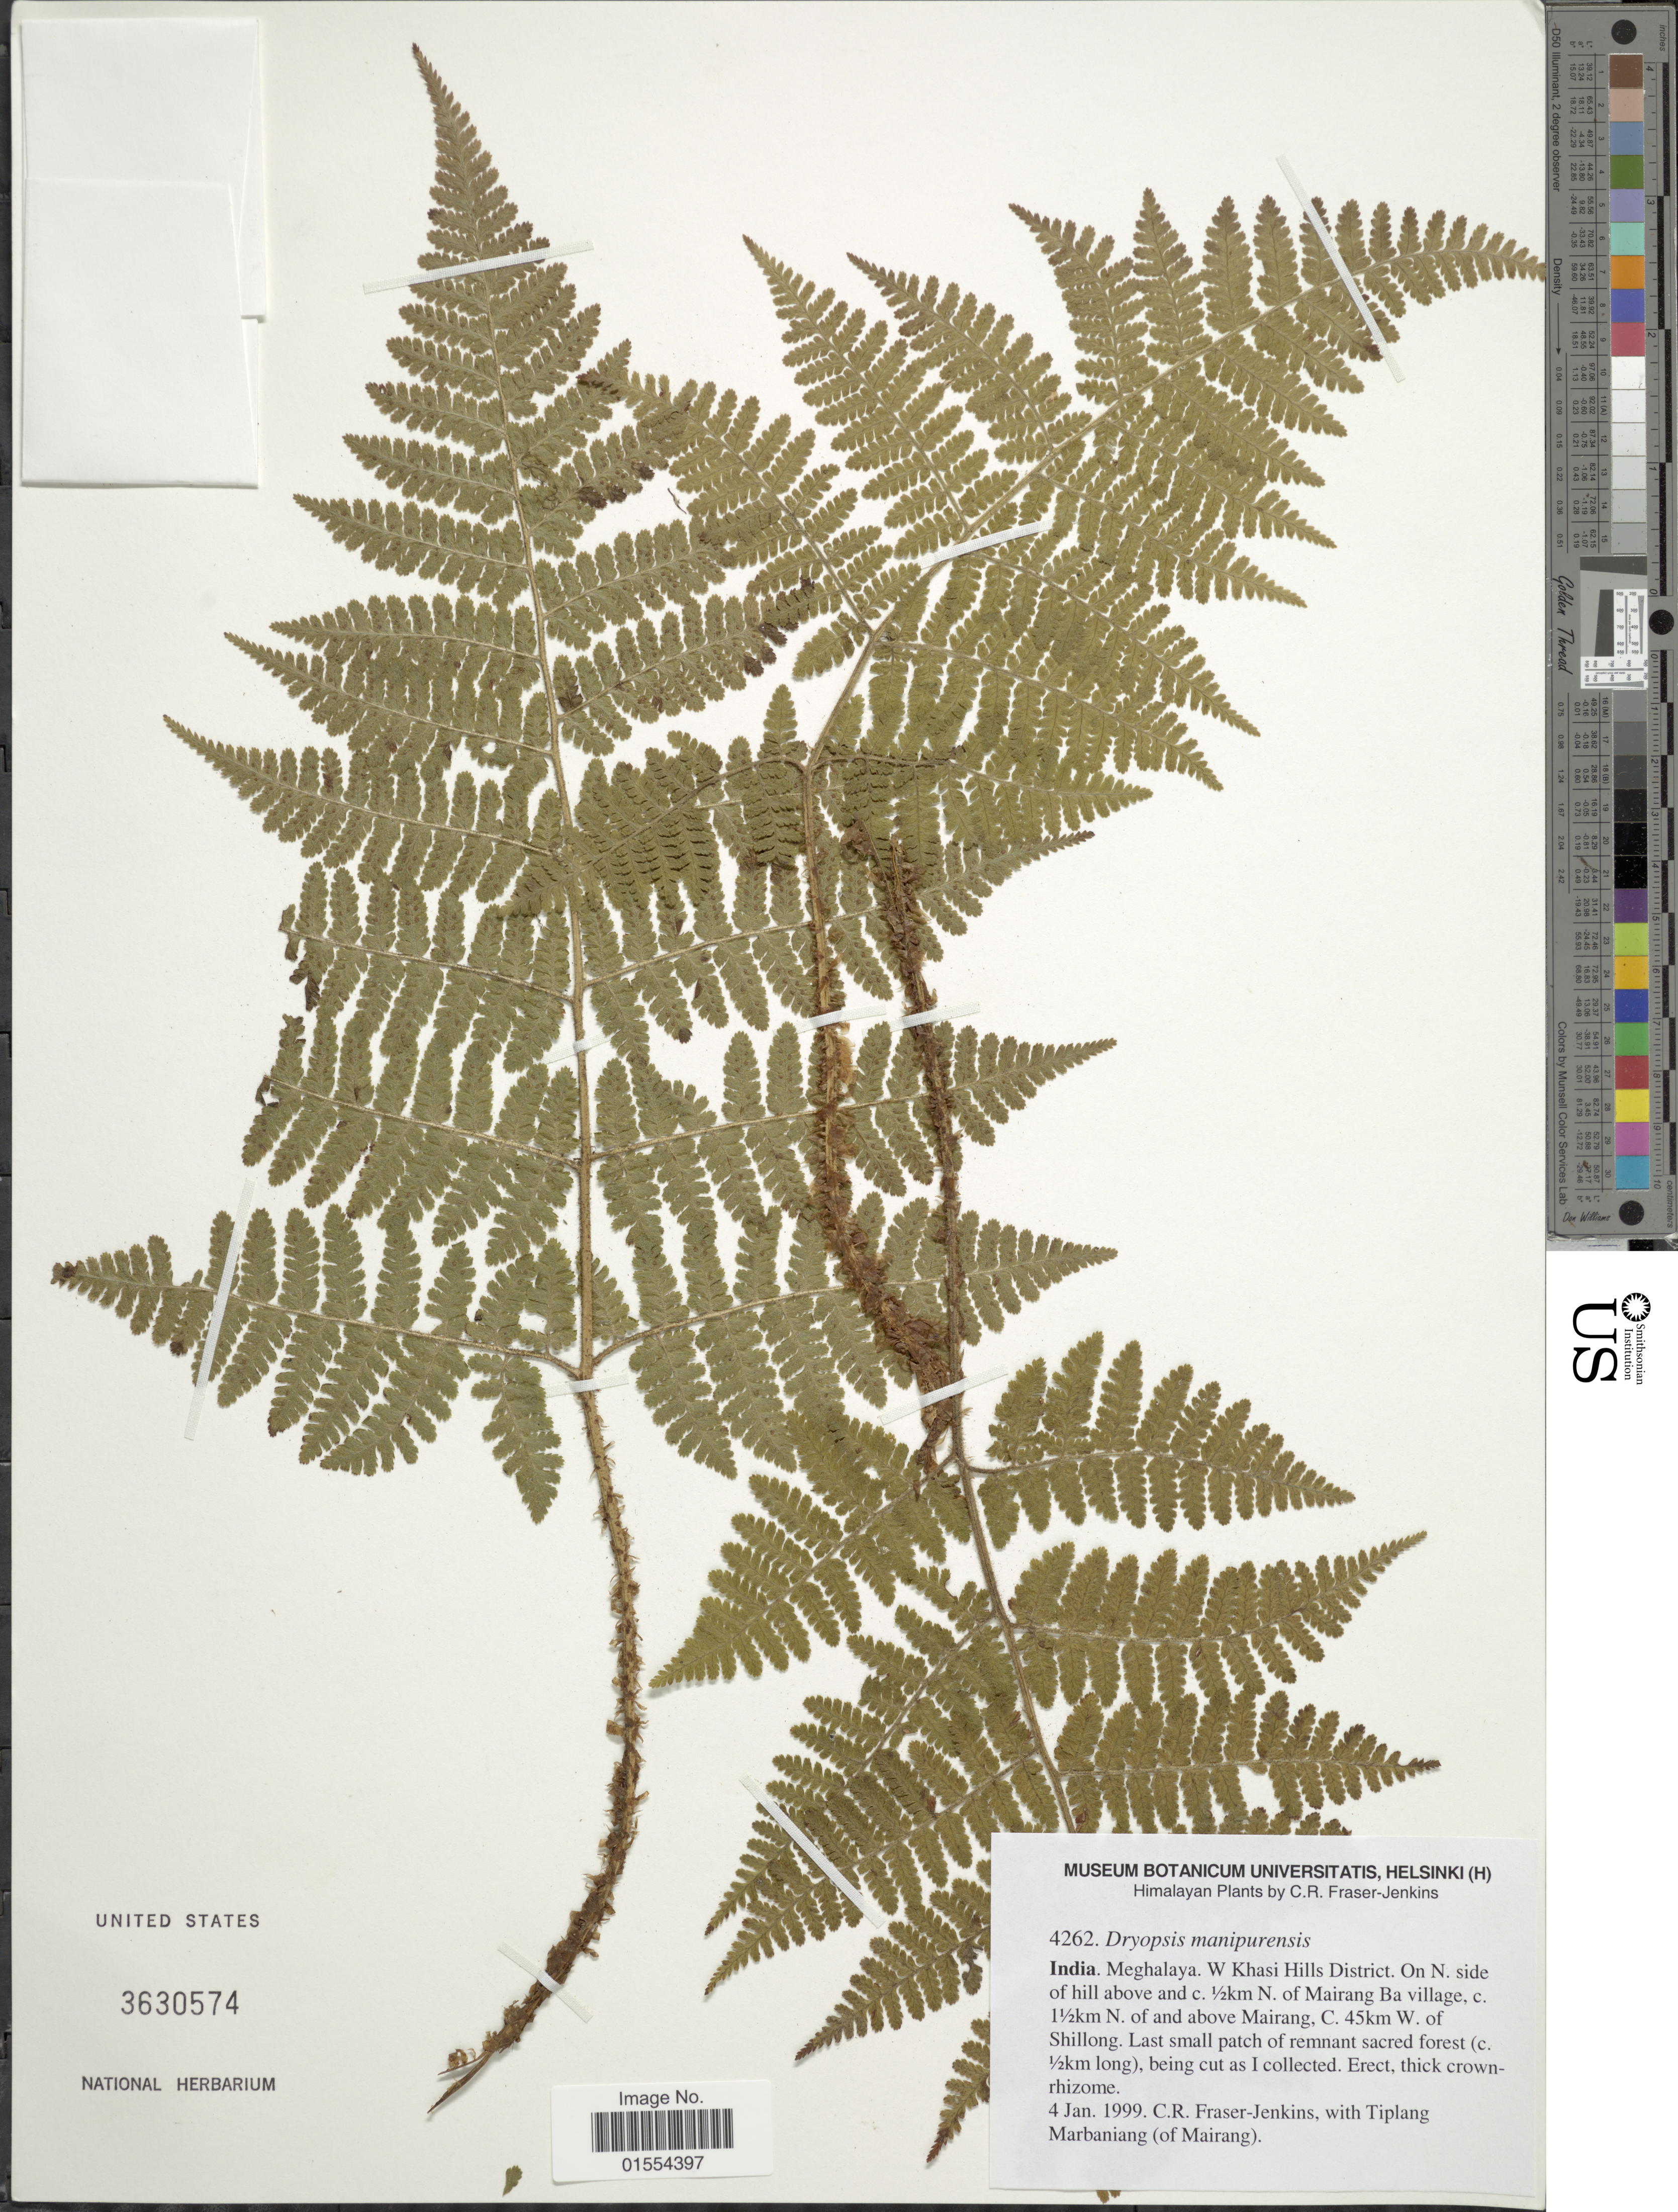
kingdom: Plantae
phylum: Tracheophyta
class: Polypodiopsida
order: Polypodiales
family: Dryopteridaceae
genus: Dryopteris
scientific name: Dryopteris manipurensis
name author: (Bedd.) C. Chr.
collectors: C. R. Fraser-Jenkins & T. Marbaniang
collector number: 4262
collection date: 1999-01-04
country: India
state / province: Meghalaya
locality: India, Meghalaya. W Khasi Hills District. On N, side of hill above and c. ½km N. of Mairing, C. 45km W. of Shillong.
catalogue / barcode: US 3630574